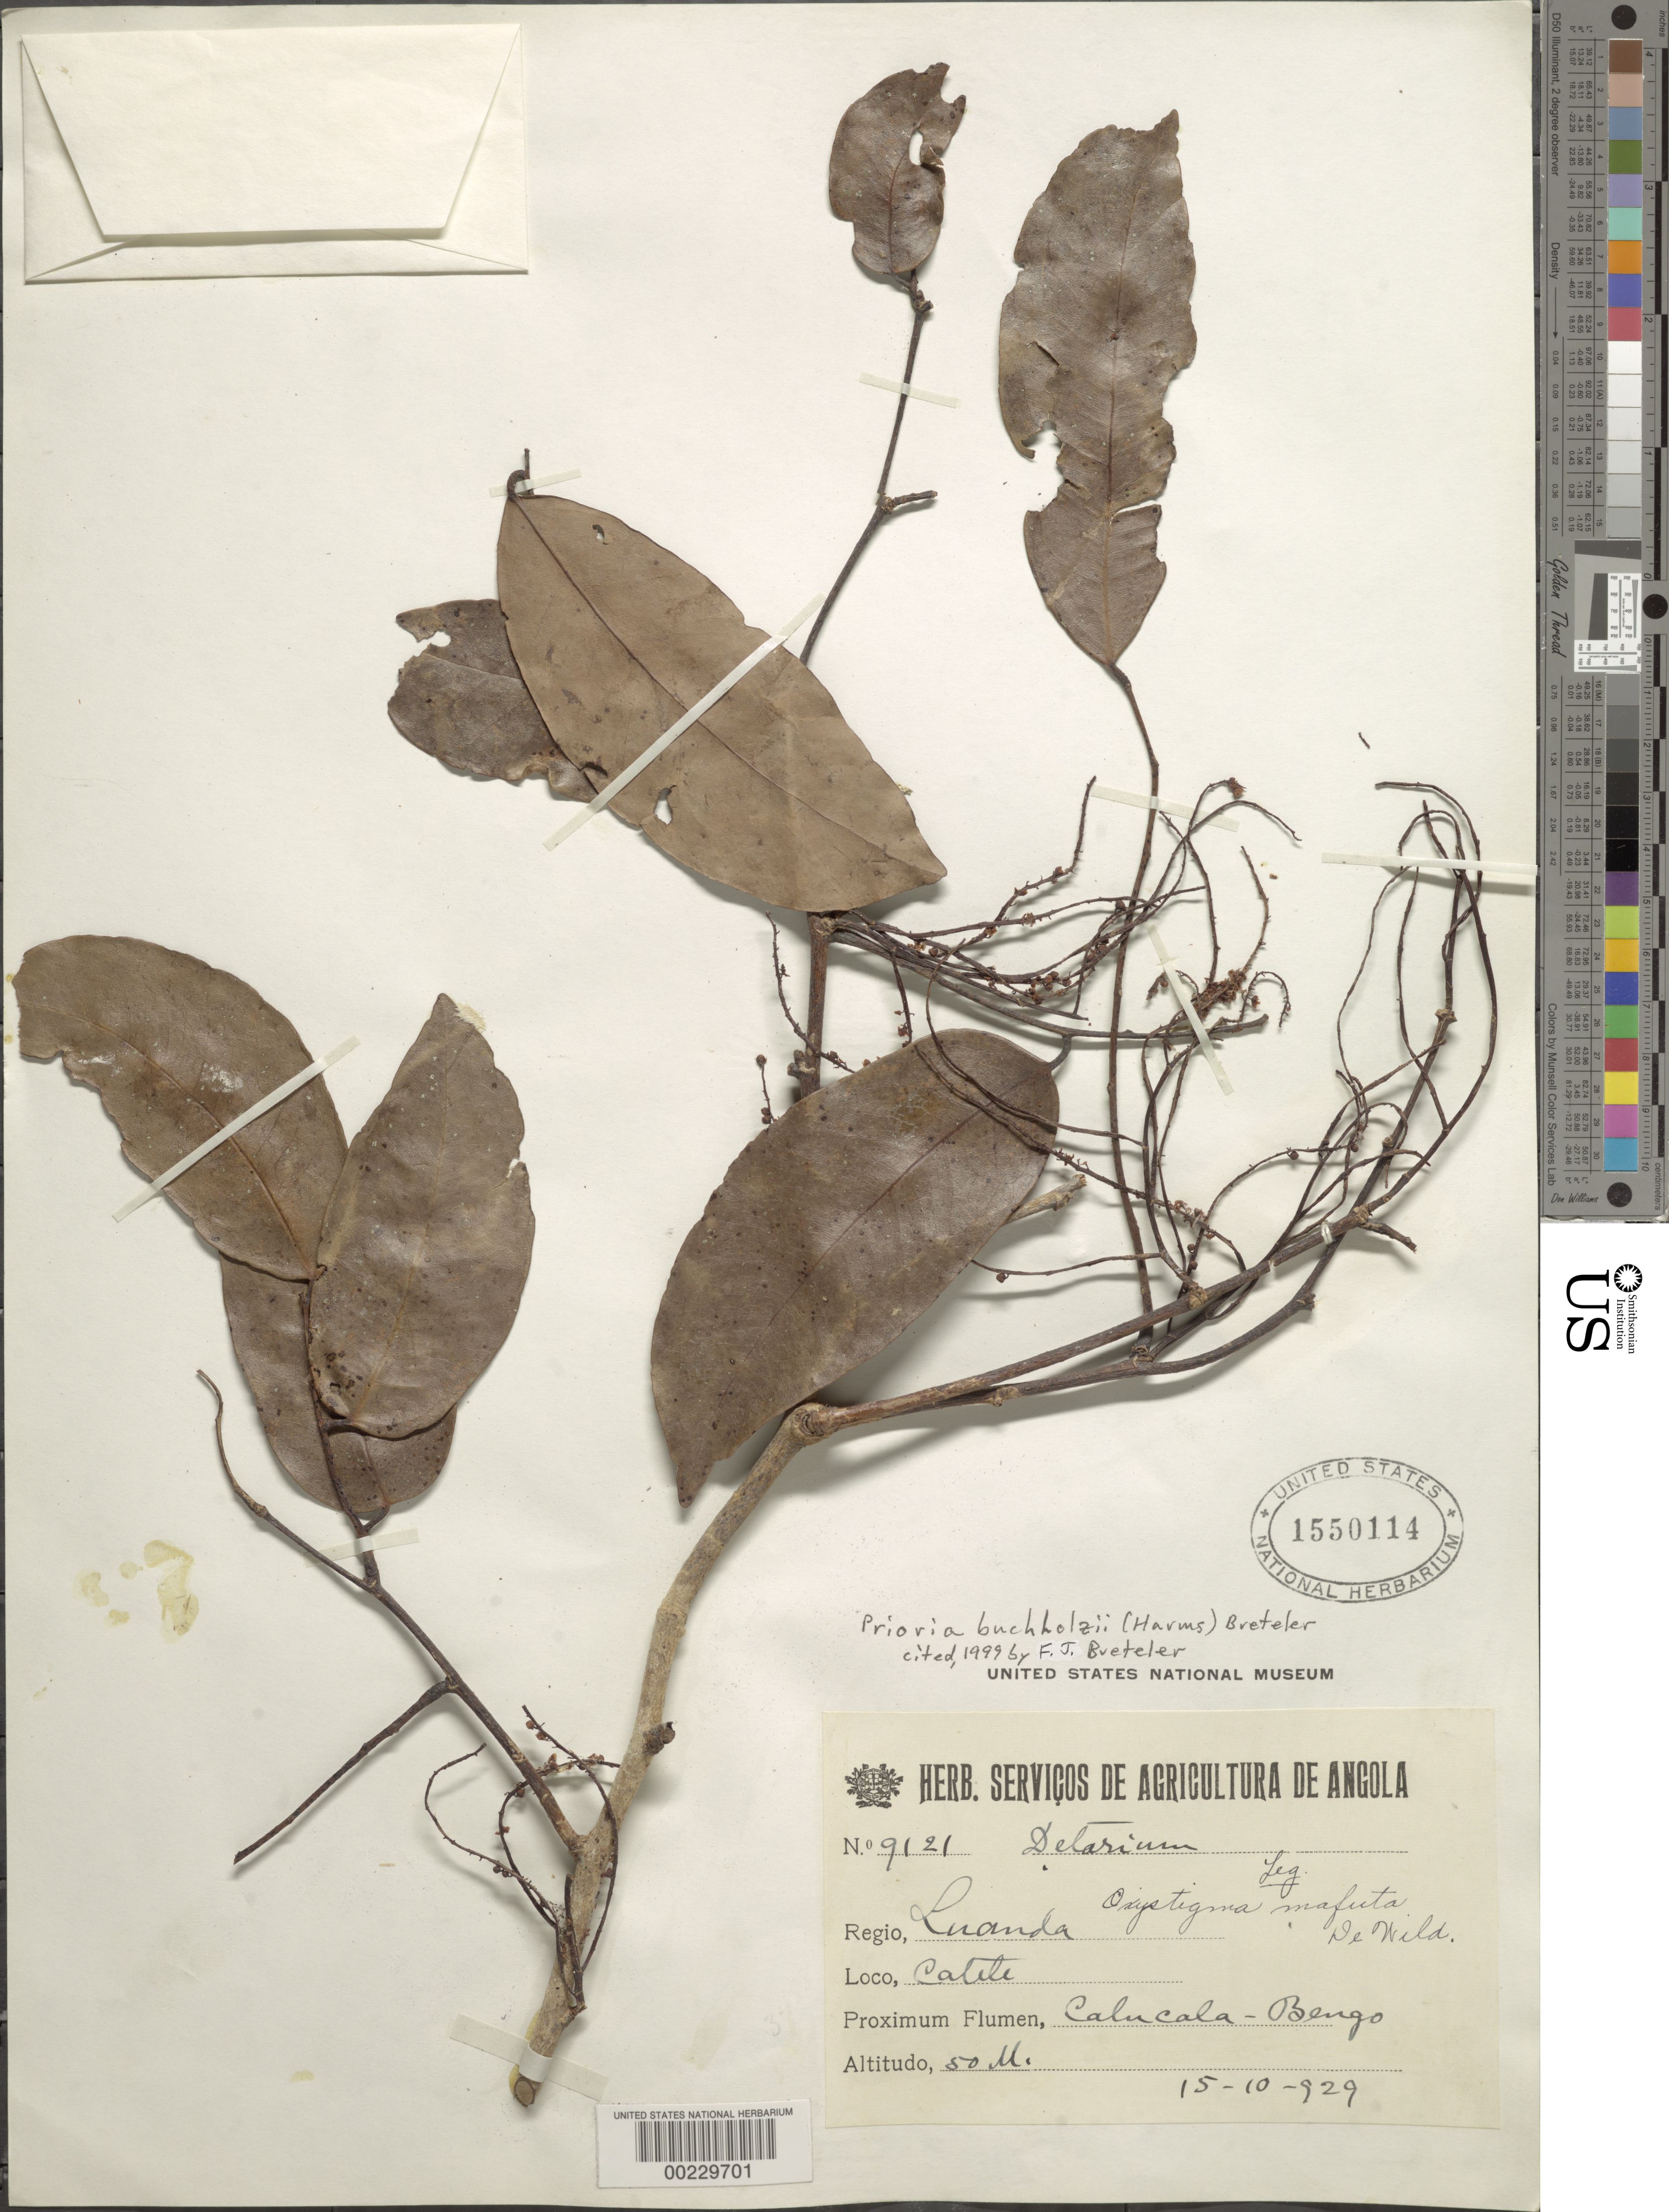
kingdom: Plantae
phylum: Tracheophyta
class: Magnoliopsida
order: Fabales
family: Fabaceae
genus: Oxystigma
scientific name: Oxystigma buchholzii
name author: Harms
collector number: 9121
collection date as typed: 15 Oct 1929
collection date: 1929-10-15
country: Angola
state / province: Luanda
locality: Calite, near CaLucala-Bengo Rivers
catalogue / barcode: US 1550114